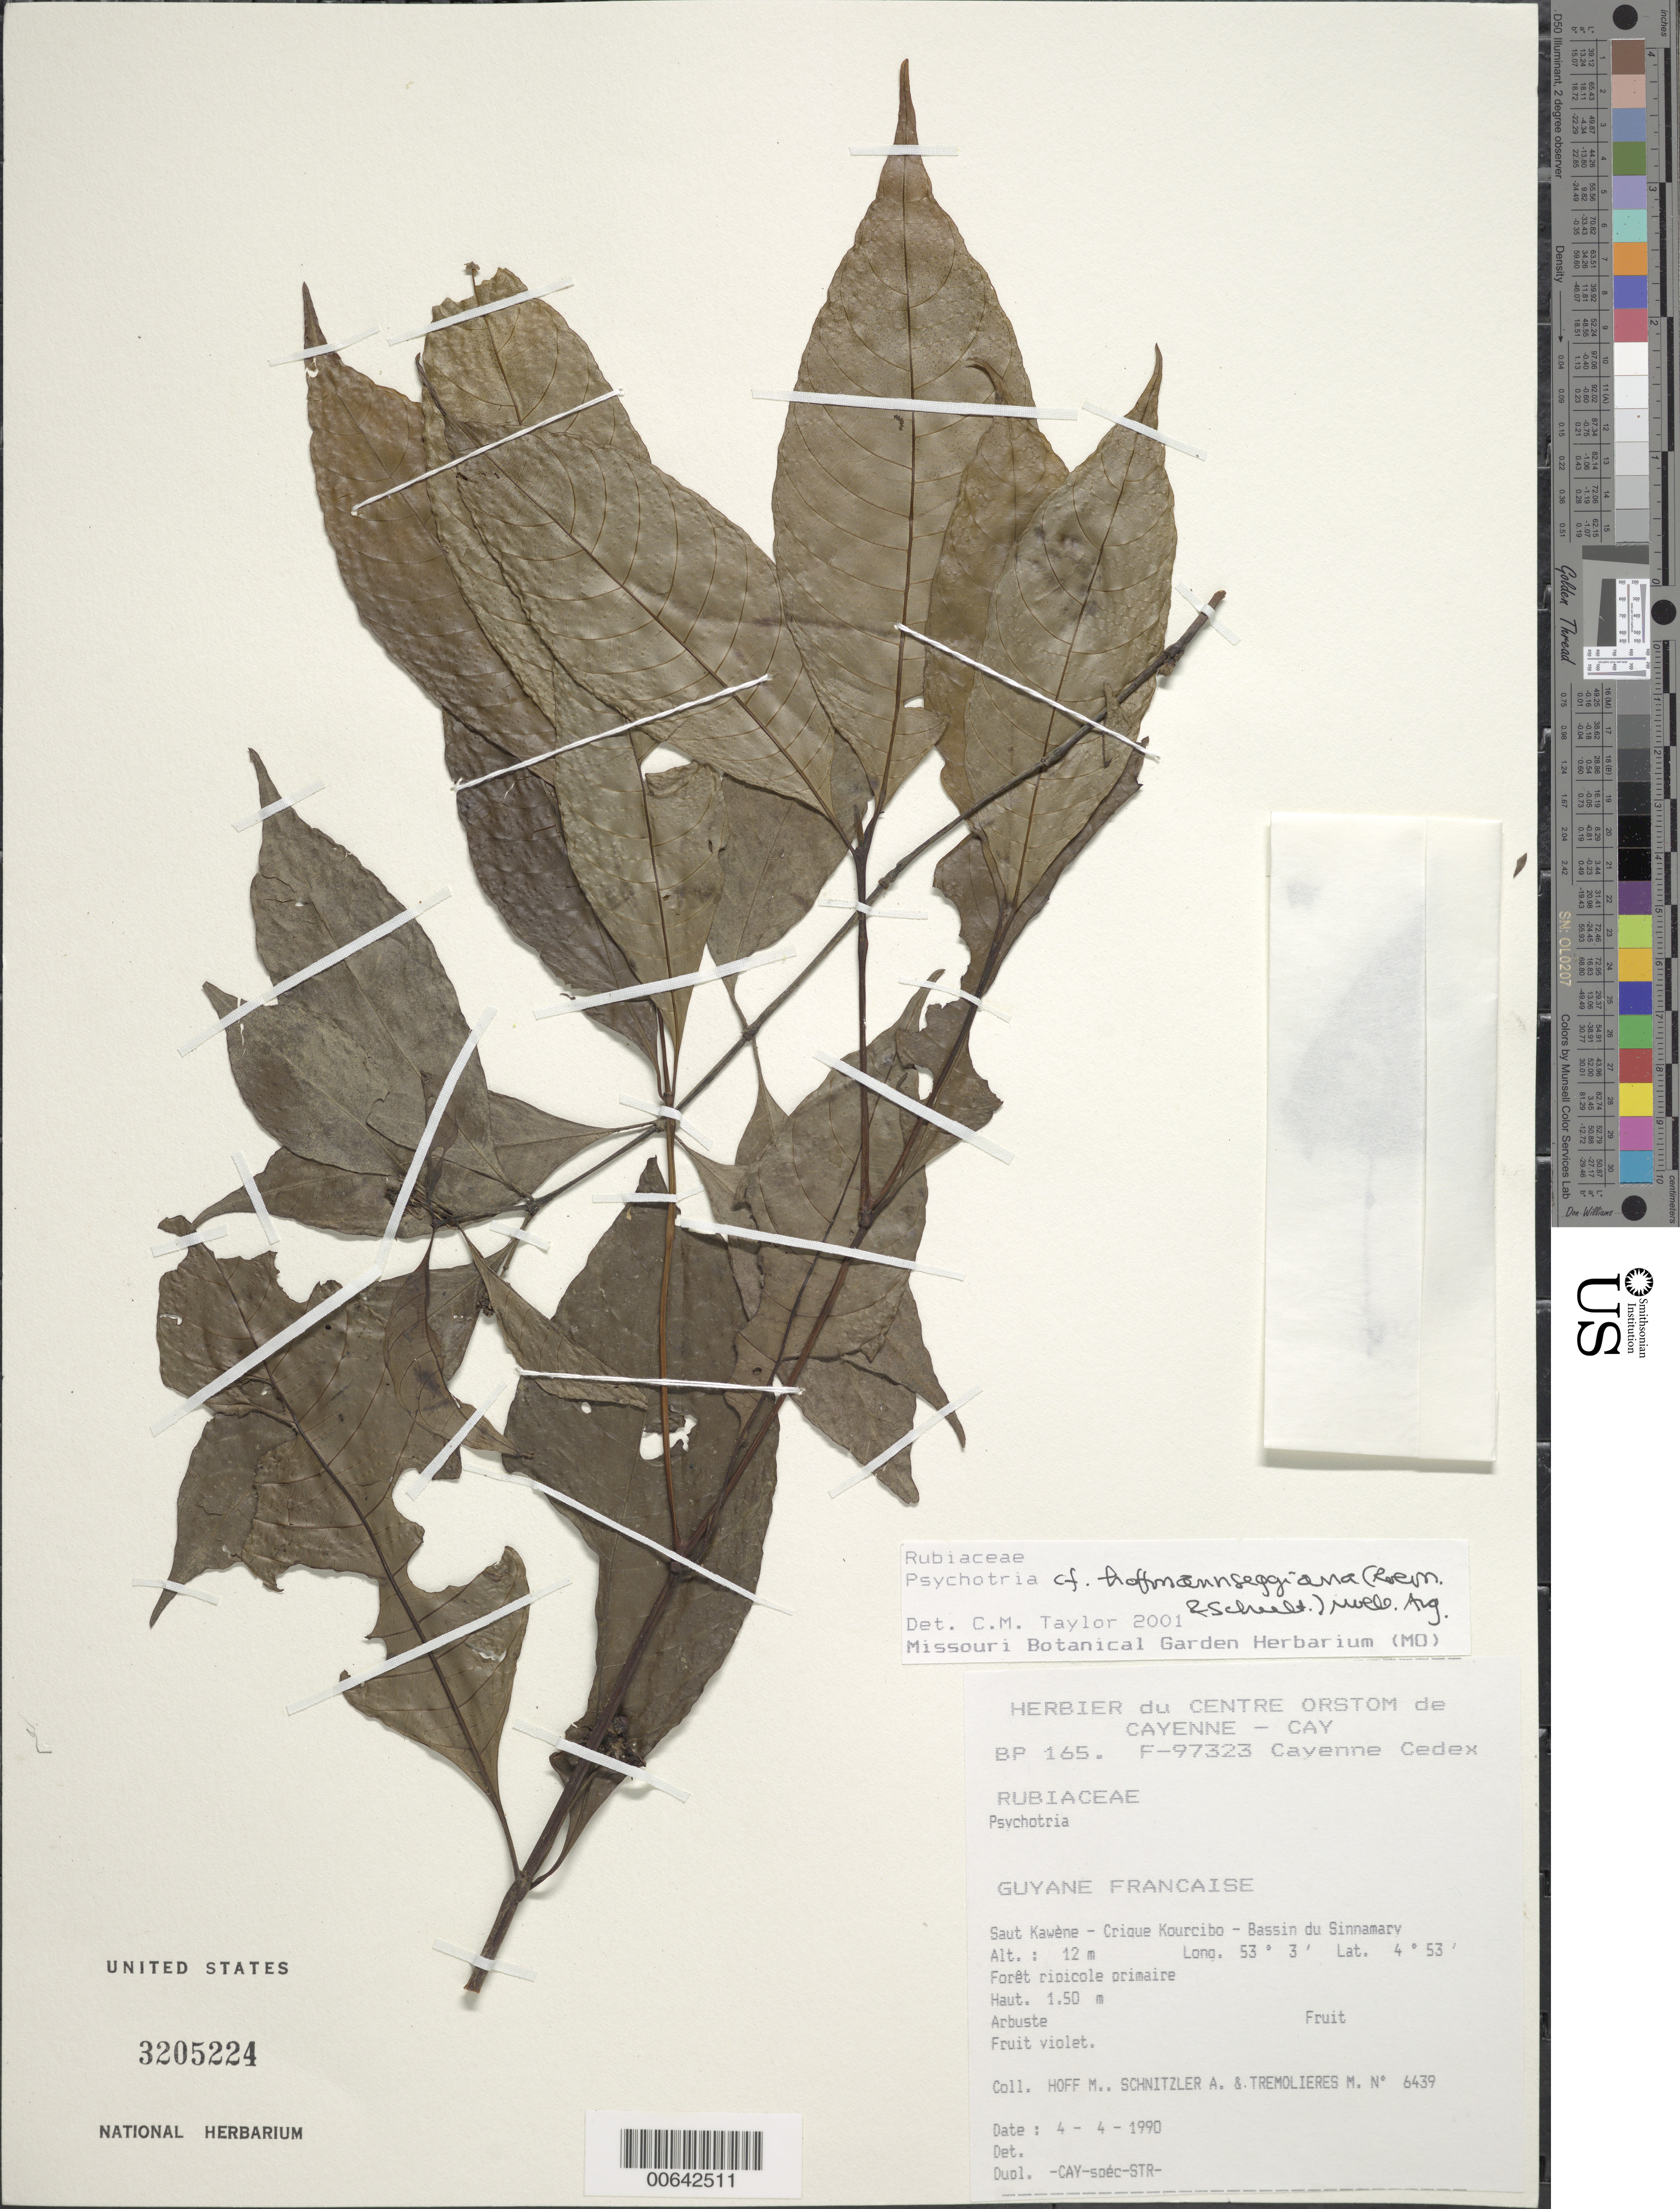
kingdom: Plantae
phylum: Tracheophyta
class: Magnoliopsida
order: Gentianales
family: Rubiaceae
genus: Palicourea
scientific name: Palicourea hoffmannseggiana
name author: (Roem. & Schult.) Borhidi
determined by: Kirkbride, J. H., Jr.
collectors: M. Hoff, A. Schnitzler & M. Tremolieres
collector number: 6439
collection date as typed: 4-Apr-90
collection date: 1990-04-04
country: French Guiana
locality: Saut Kawène, Crique Kourcibo, Bassin du Sinnamary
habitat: Primary riparian forest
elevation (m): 12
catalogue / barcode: US 3205224